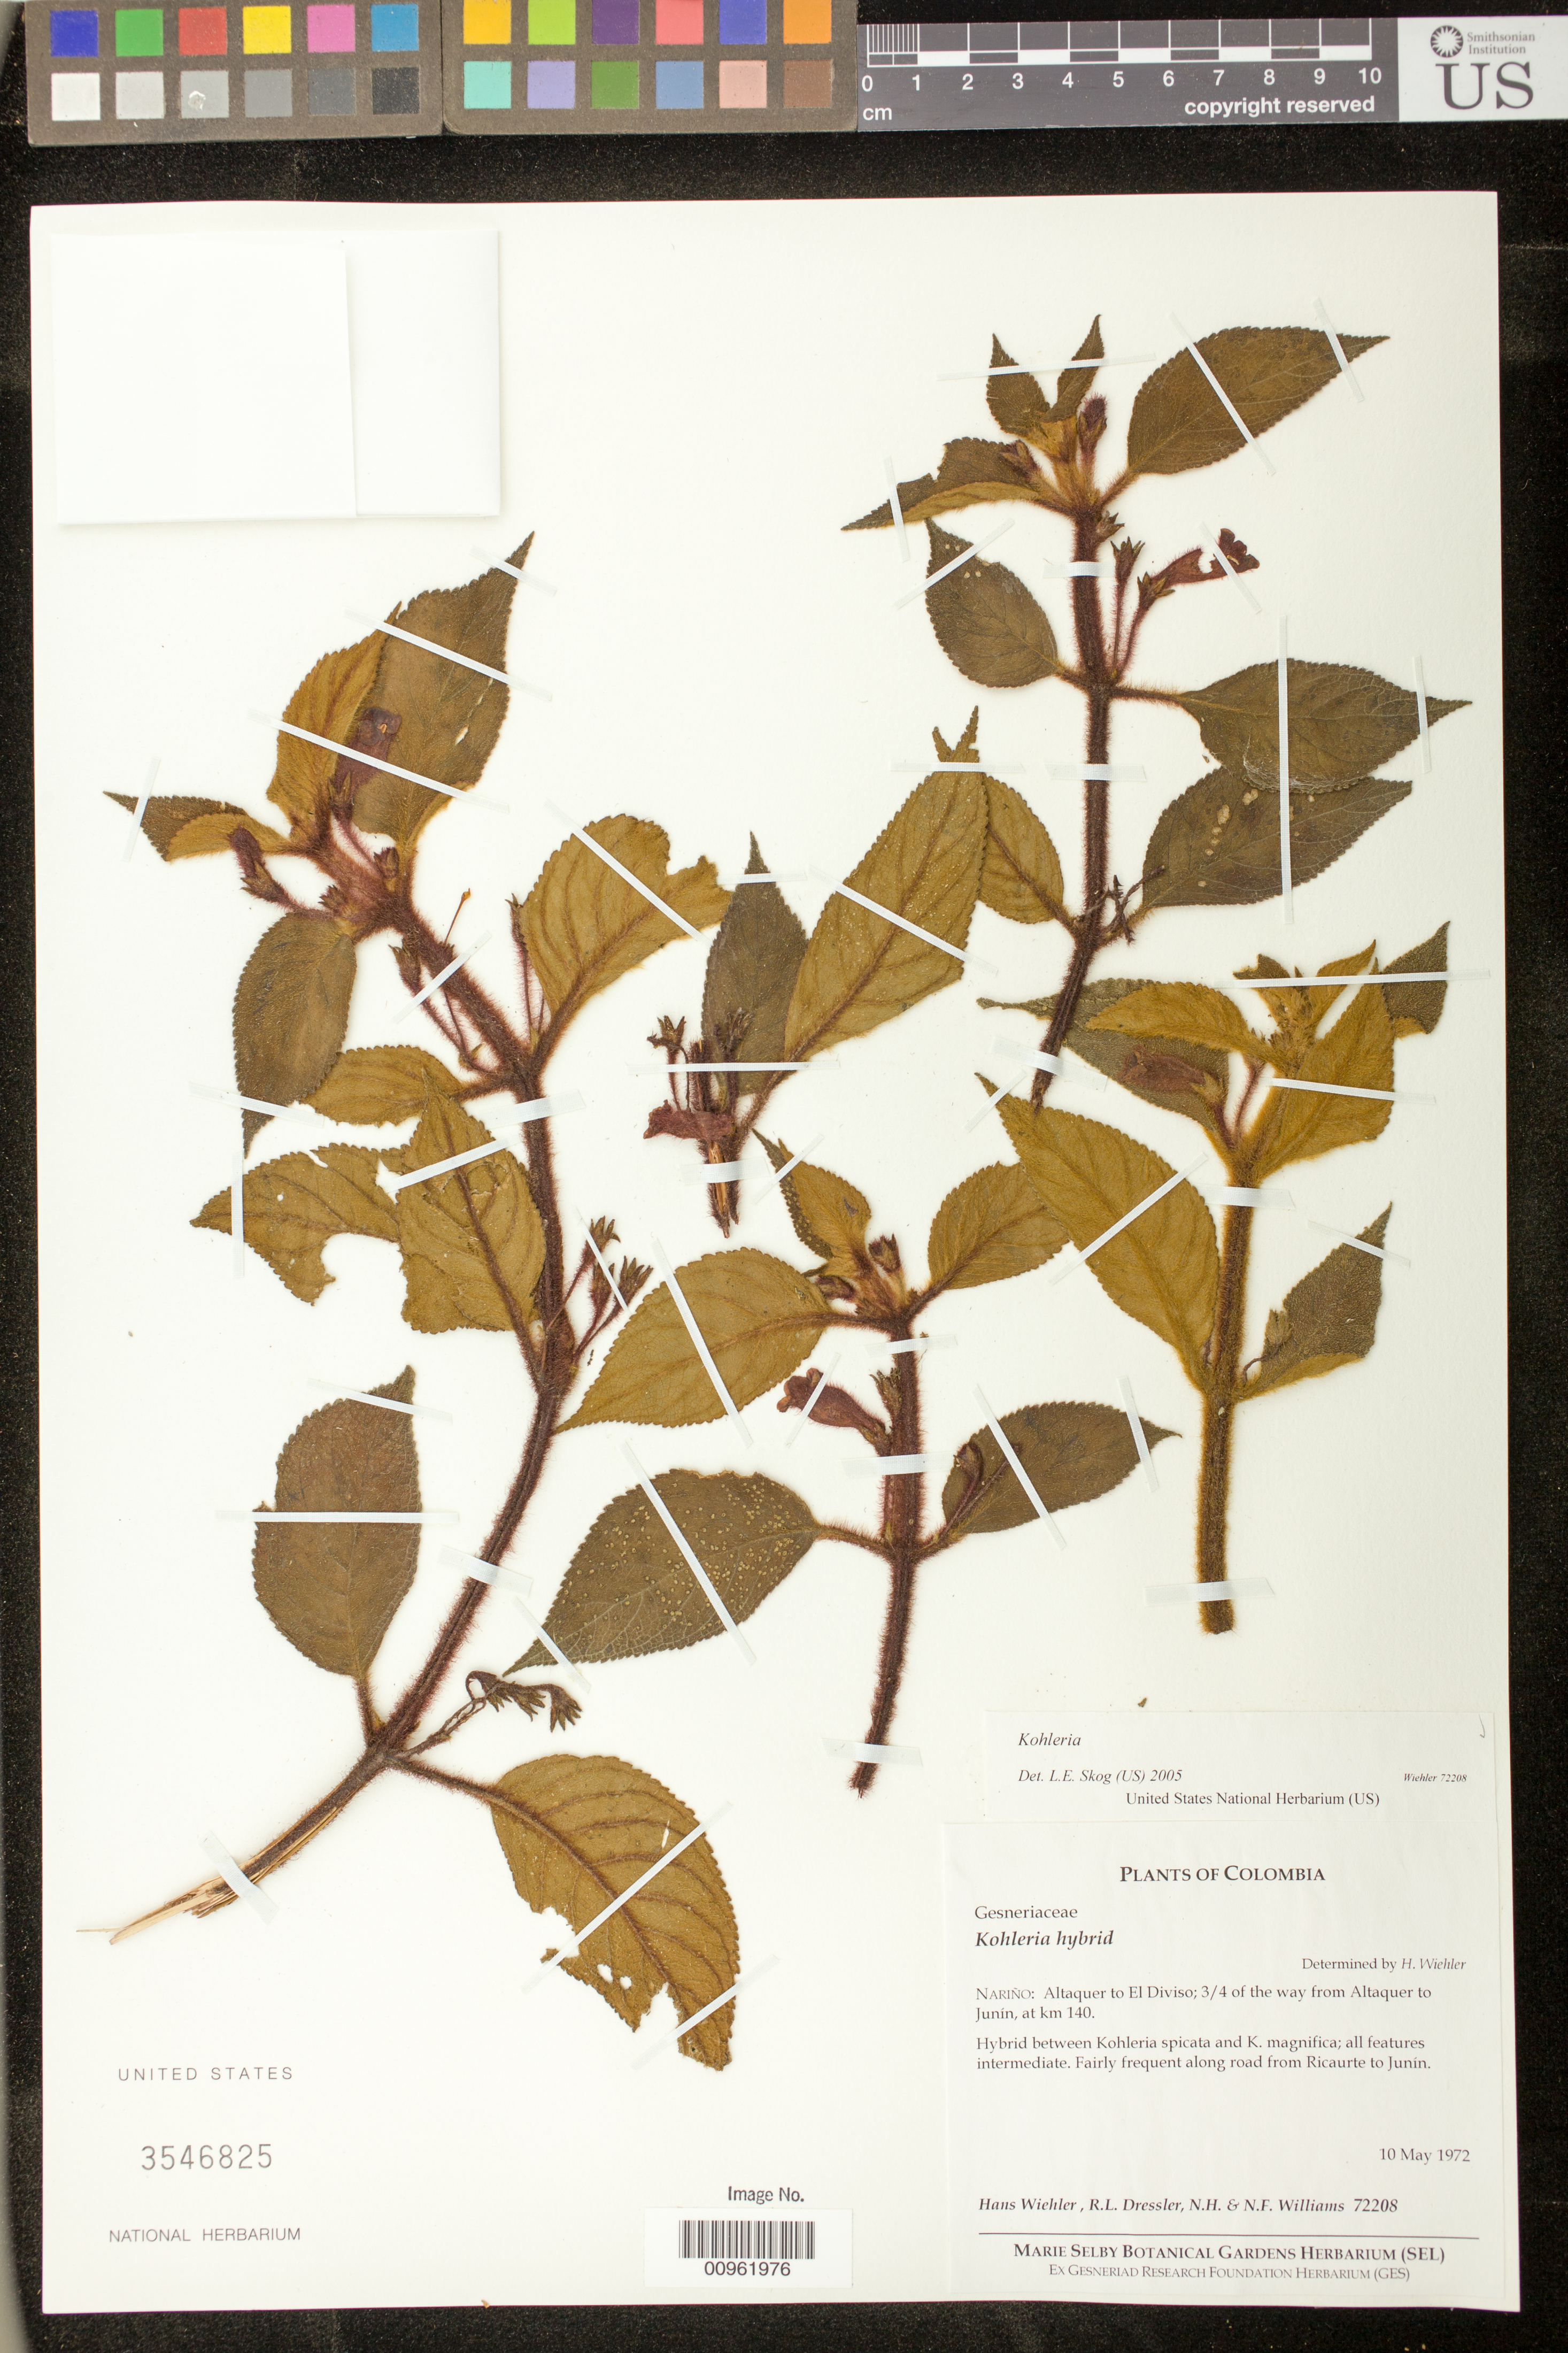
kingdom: Plantae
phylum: Tracheophyta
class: Magnoliopsida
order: Lamiales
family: Gesneriaceae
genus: Kohleria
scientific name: Kohleria sp.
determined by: Skog, Laurence E.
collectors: H. J. Wiehler, R. Dressler, N. H. Williams & N. Williams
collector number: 72208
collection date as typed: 10 May 1972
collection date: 1972-05-10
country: Colombia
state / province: Nariño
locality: Nariño: Altaquer to El Diviso; 3/4 of the way from Altaquer to Junín, at km 140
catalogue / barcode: US 3546825